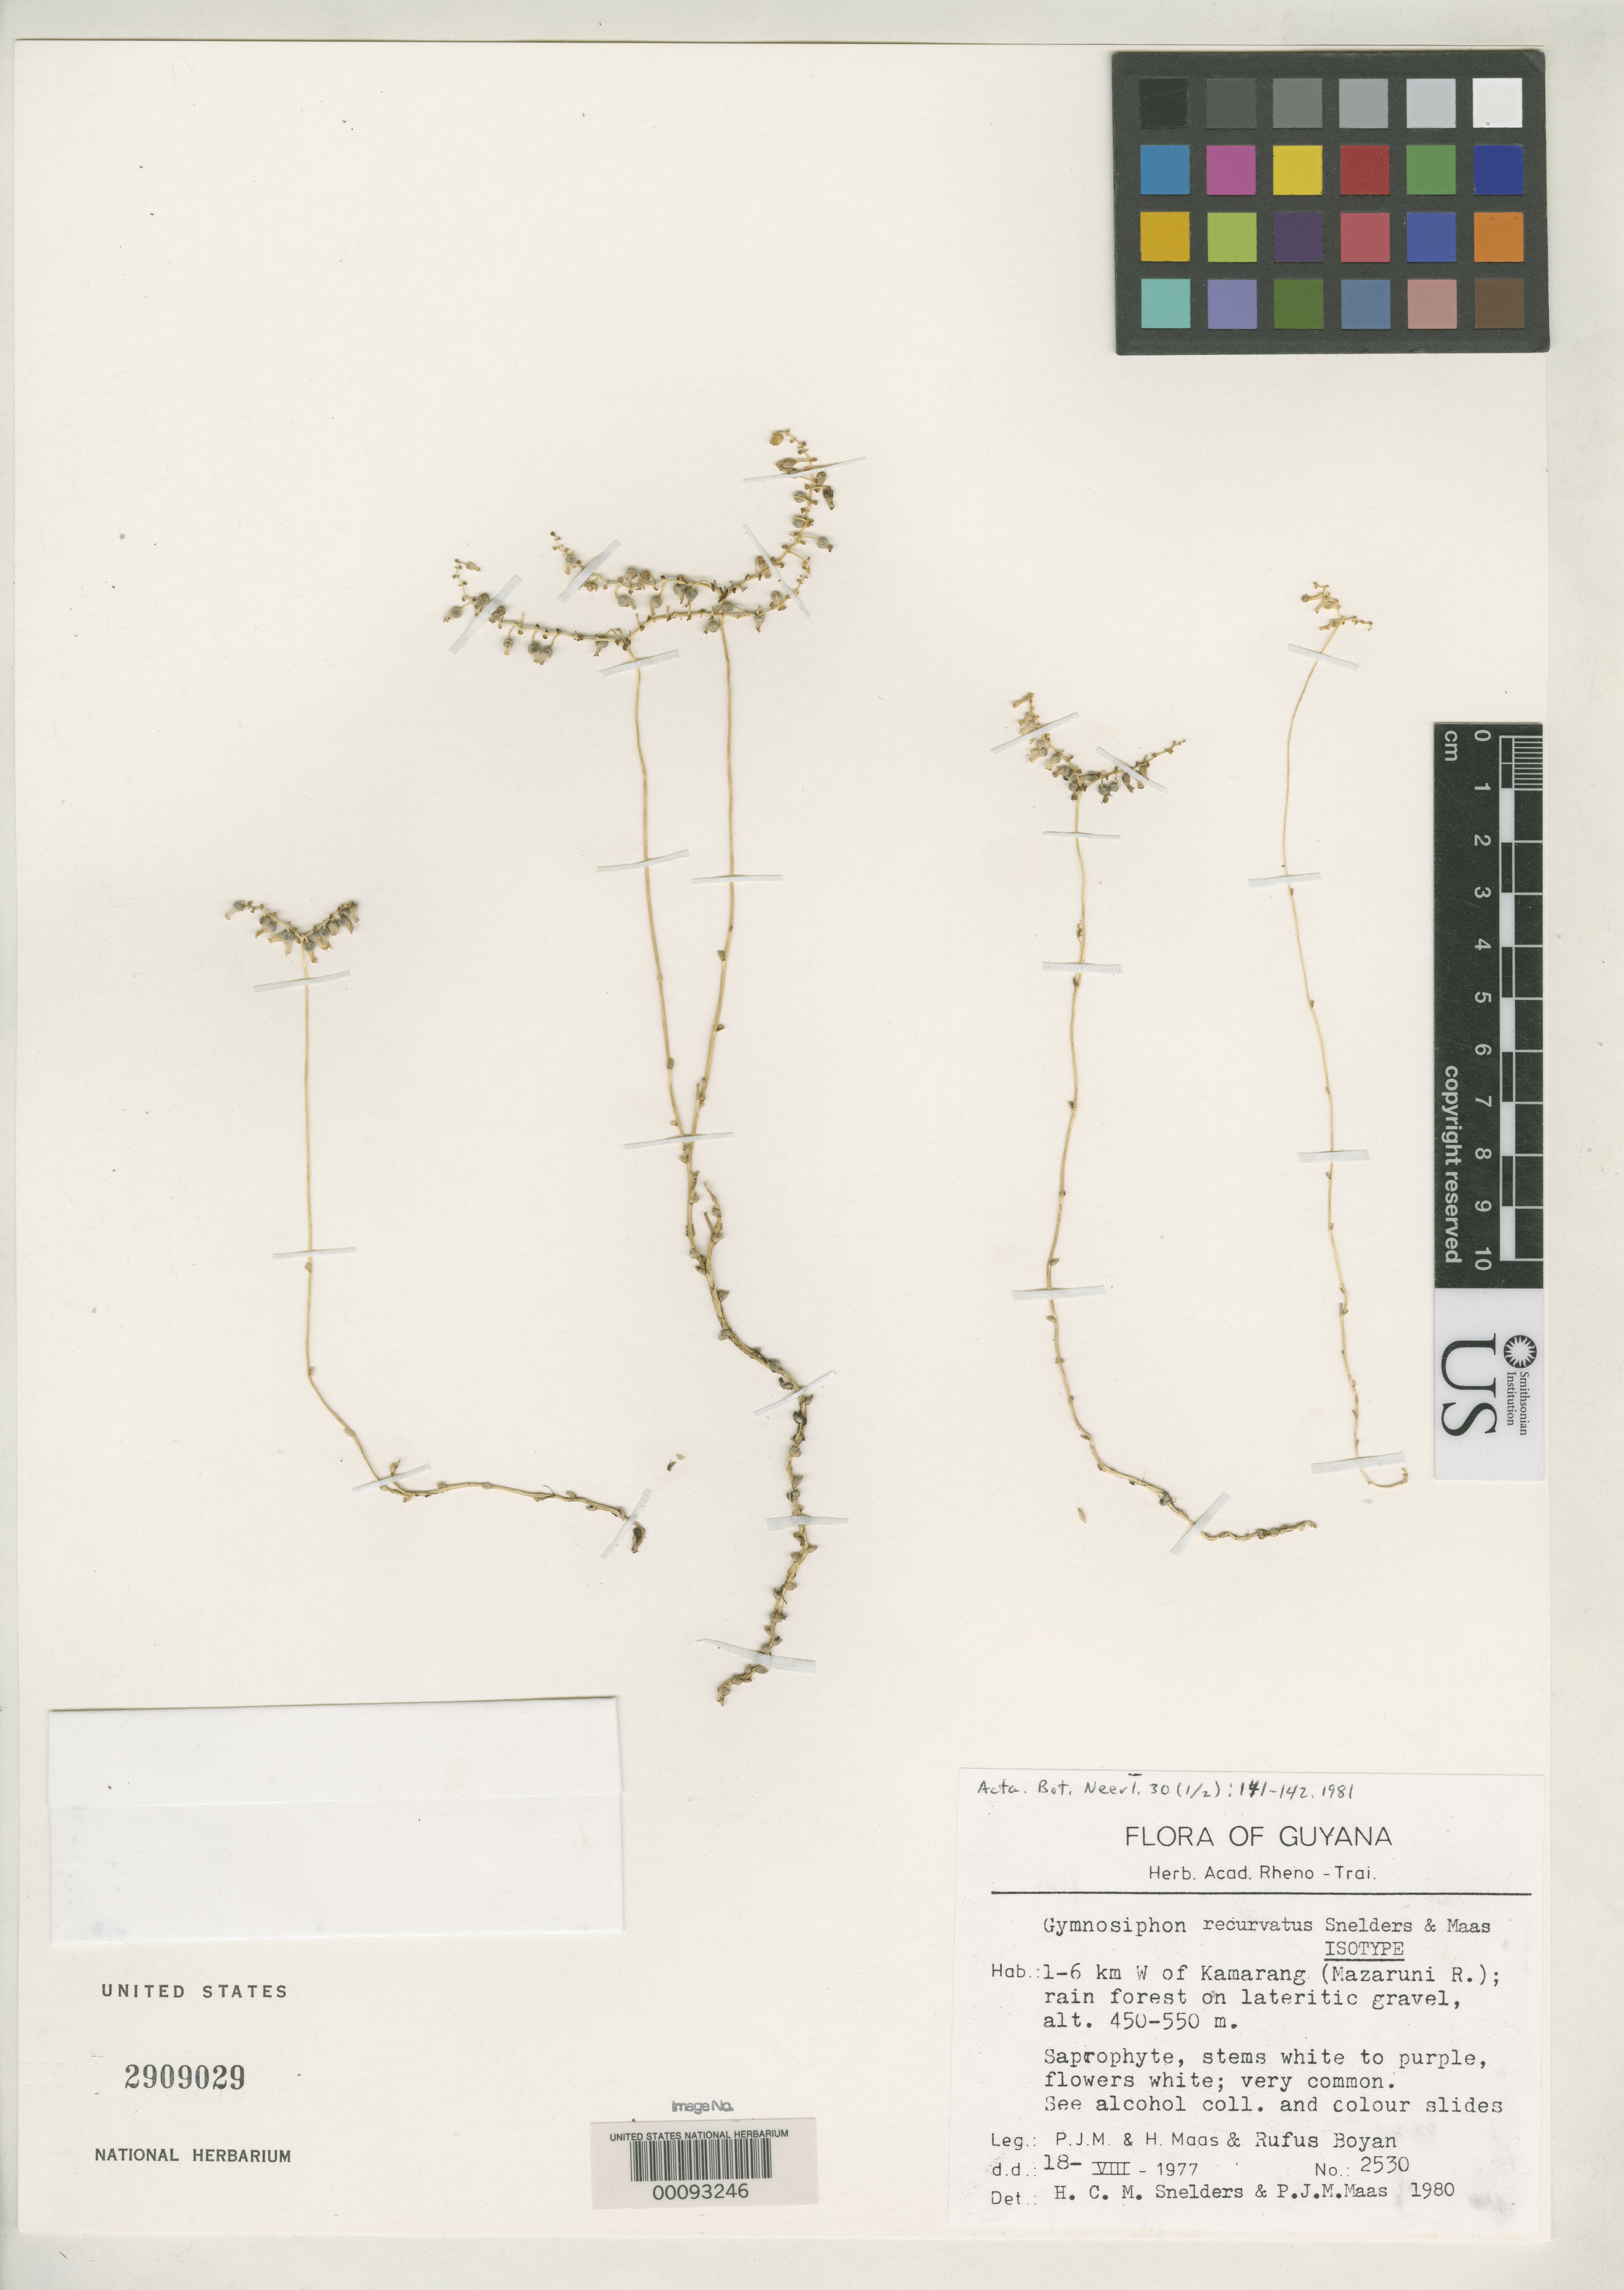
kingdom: Plantae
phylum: Tracheophyta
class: Liliopsida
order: Dioscoreales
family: Burmanniaceae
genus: Gymnosiphon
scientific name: Gymnosiphon recurvatus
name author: Snelders & Maas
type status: Isotype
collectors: P. Maas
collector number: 2530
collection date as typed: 18 Aug 1977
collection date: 1977-08-18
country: Guyana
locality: Mazaruni River, W of Kamarang.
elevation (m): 450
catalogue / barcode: US 2909029